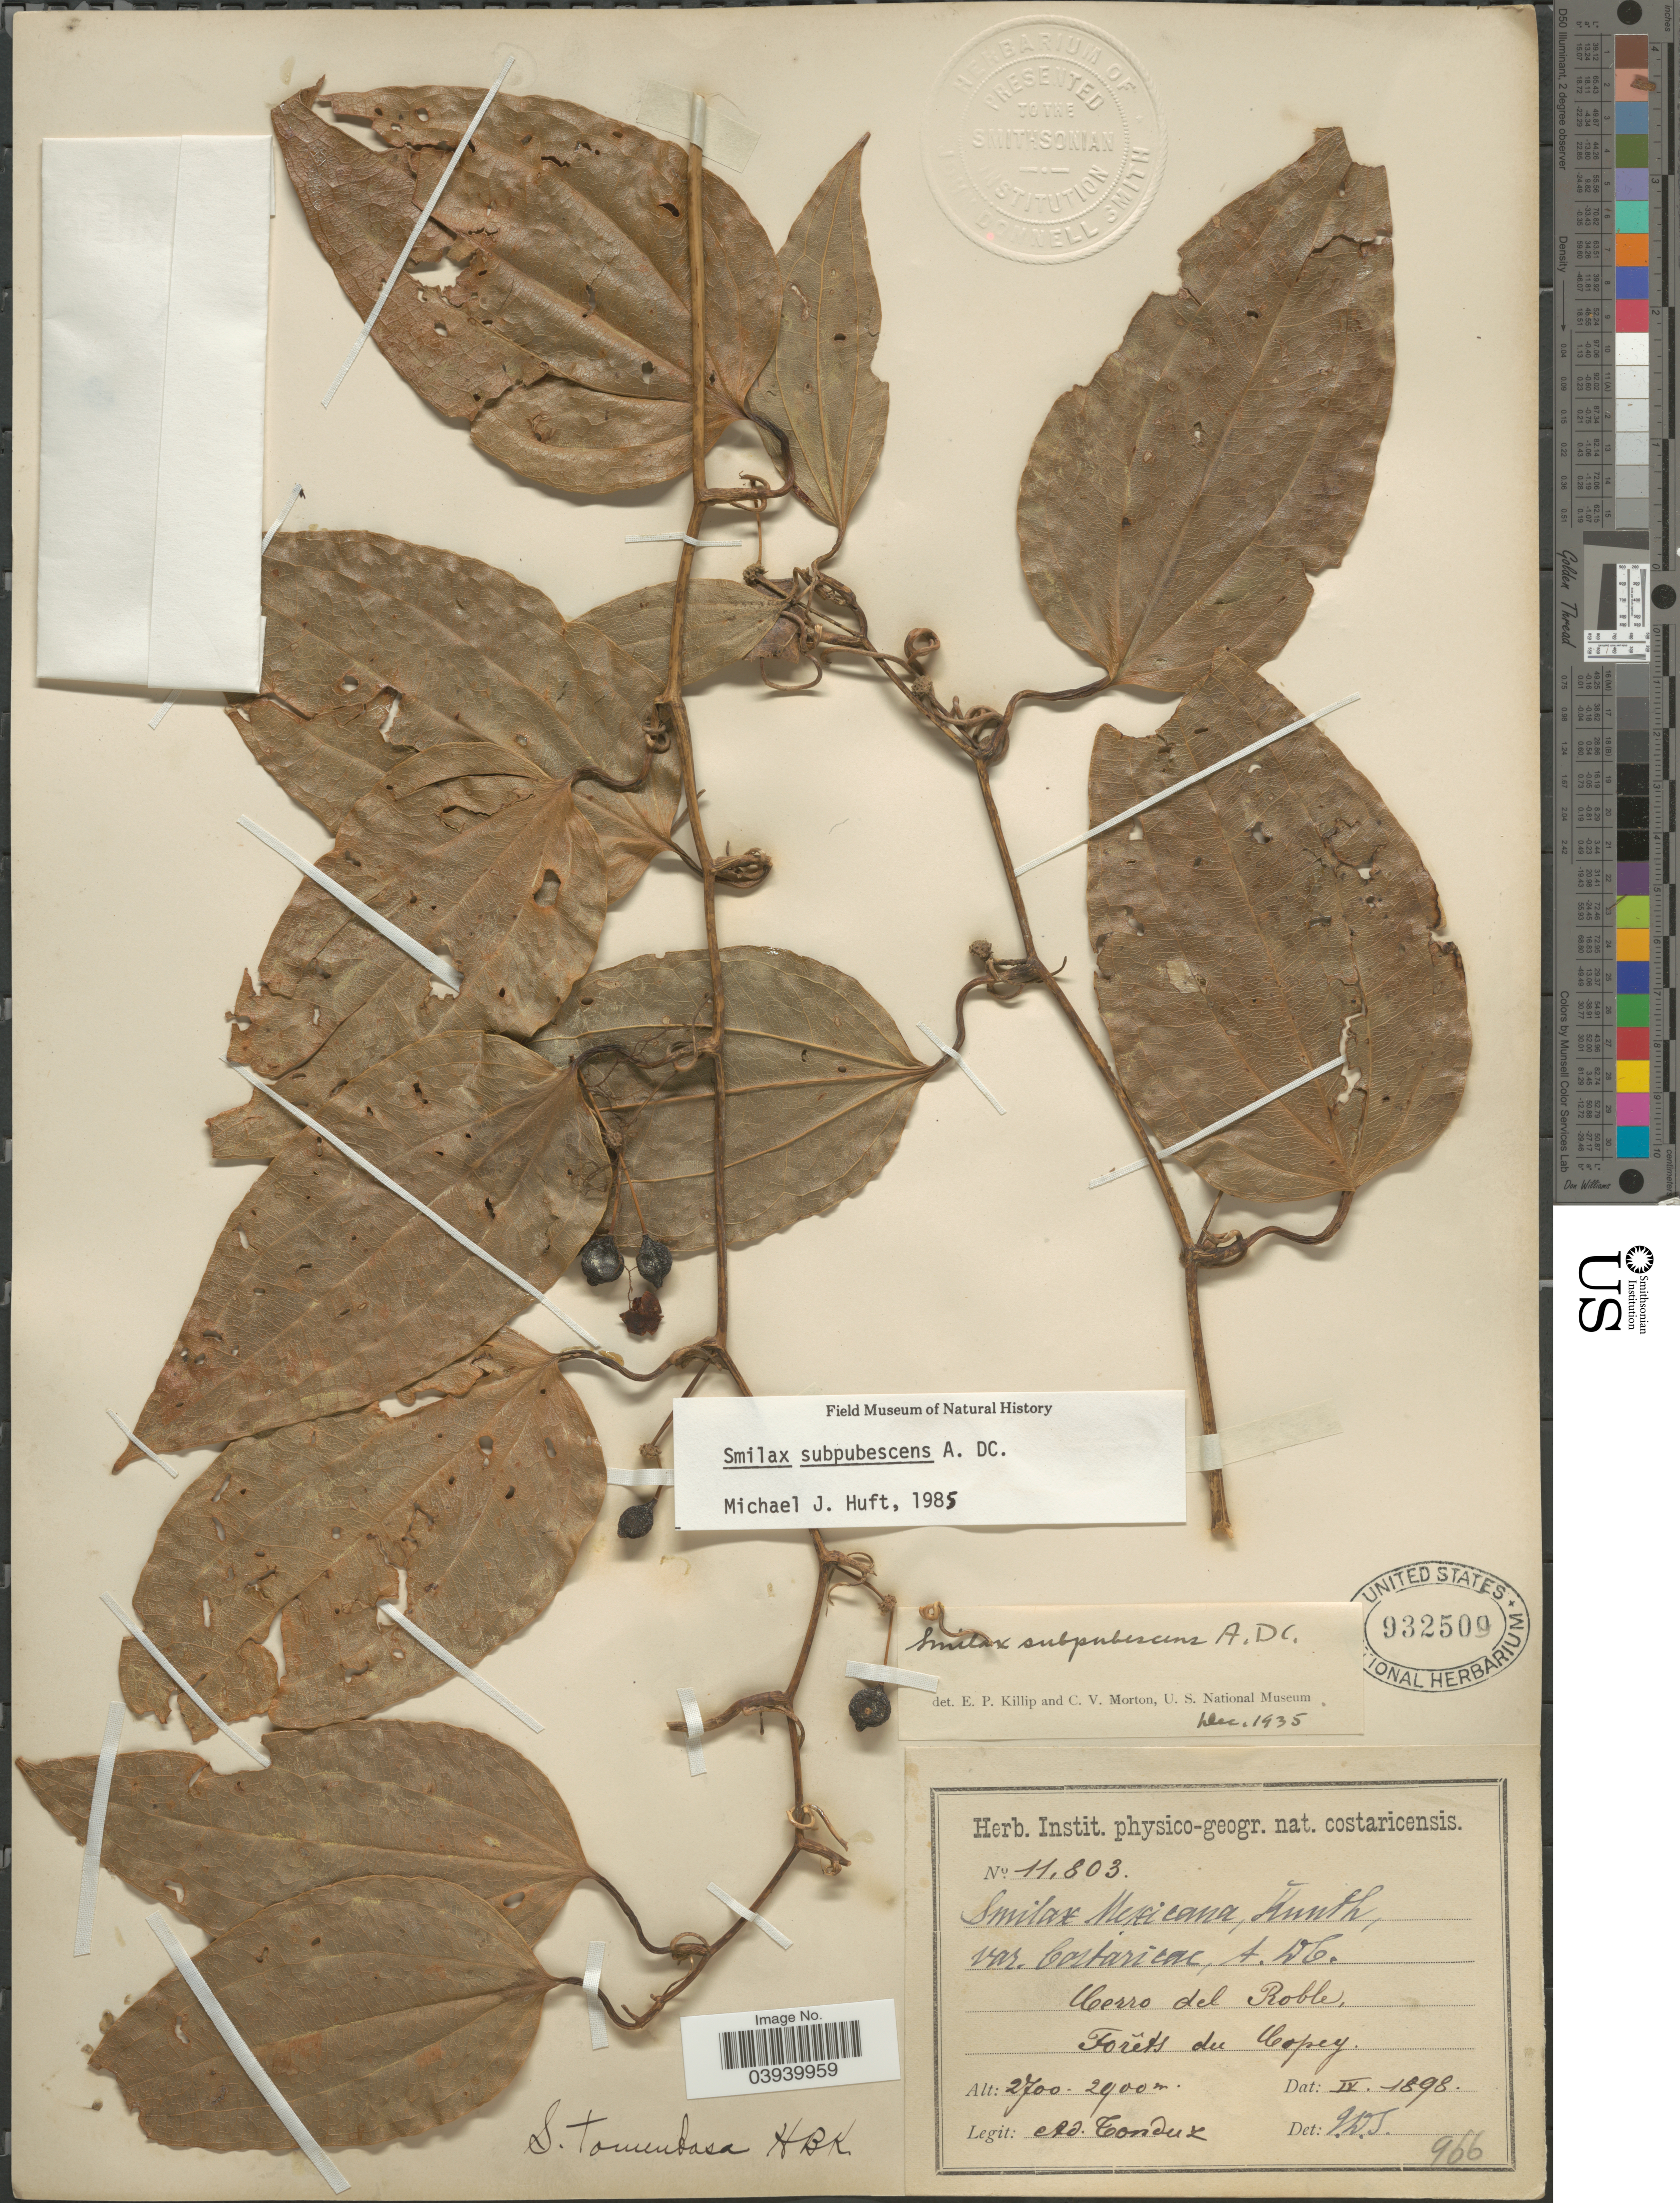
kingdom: Plantae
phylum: Tracheophyta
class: Liliopsida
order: Liliales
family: Smilacaceae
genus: Smilax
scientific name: Smilax subpubescens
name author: A. DC.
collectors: A. Tonduz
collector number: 11803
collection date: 1898-04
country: Costa Rica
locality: Cerro del Roble, Forêts du Copey.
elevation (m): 2700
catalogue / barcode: US 932509